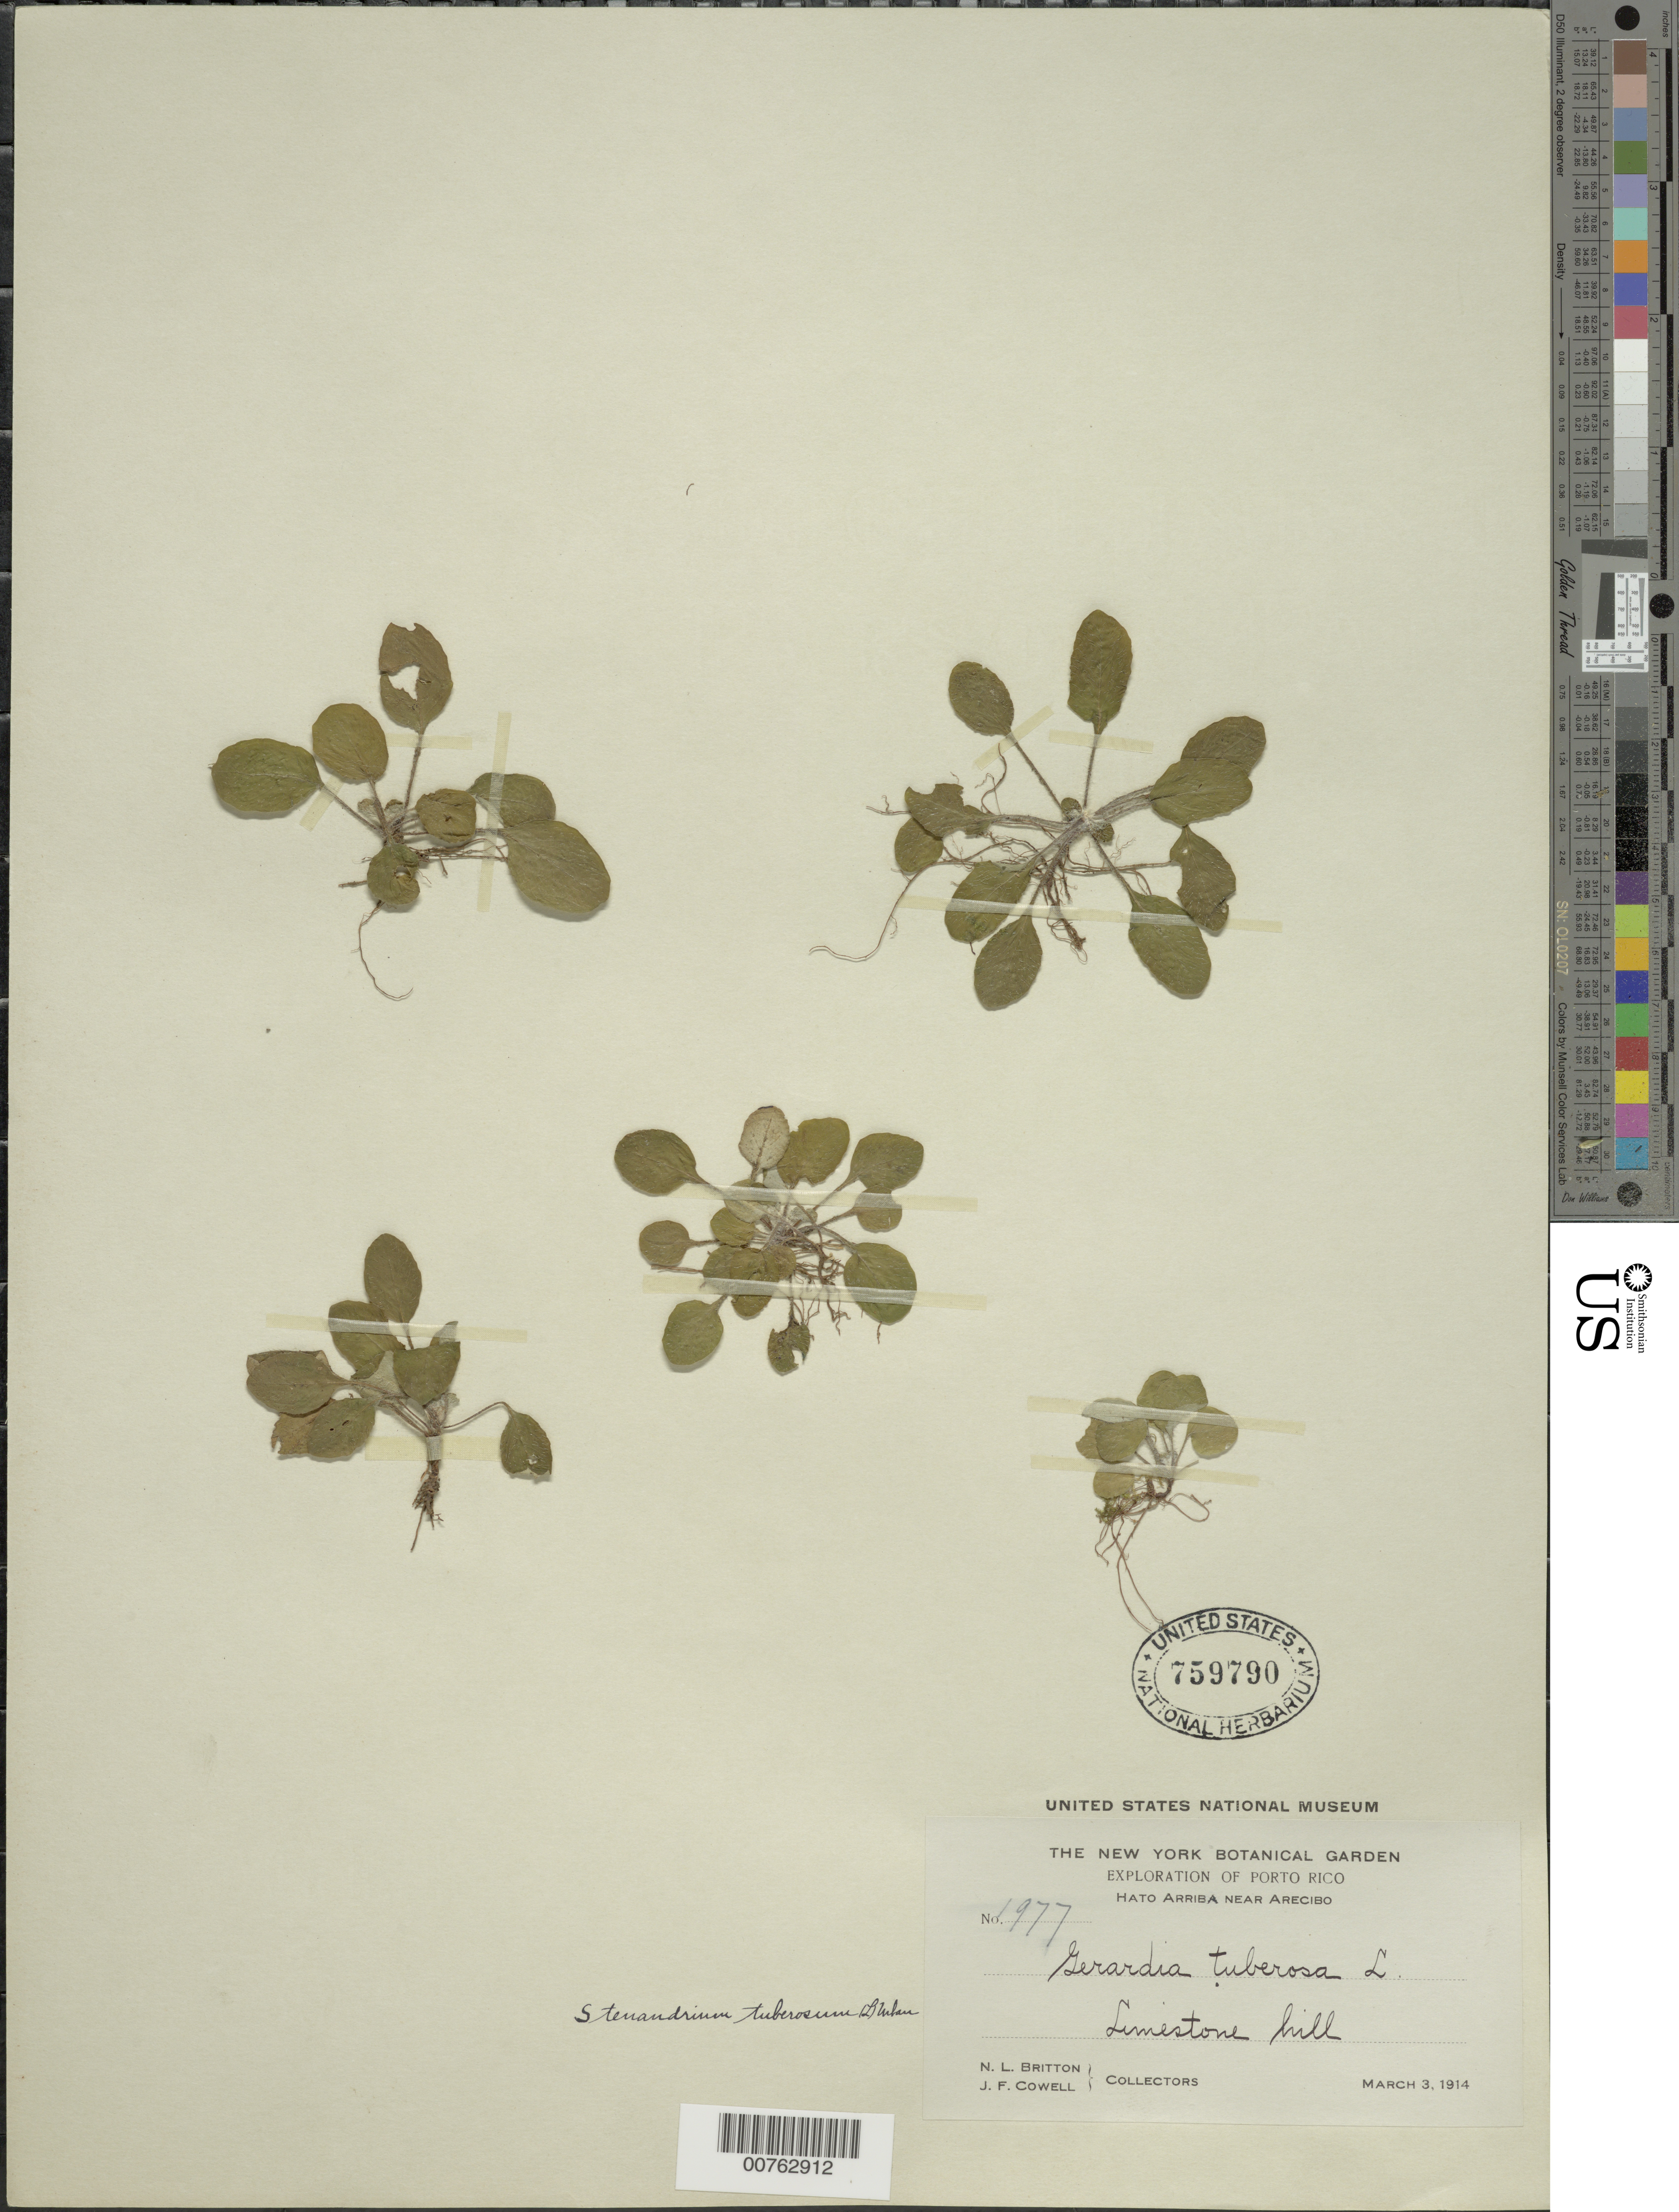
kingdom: Plantae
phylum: Tracheophyta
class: Magnoliopsida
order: Lamiales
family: Acanthaceae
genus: Stenandrium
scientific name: Stenandrium tuberosum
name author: (L.) Urb.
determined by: Acevedo-Rodríguez, P., (BOT), Smithsonian Institution - National Museum of Natural History (UNITED STATES)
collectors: N. Britton & J. F. Cowell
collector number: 1977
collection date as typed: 03 Mar 1914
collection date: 1914-03-03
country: Puerto Rico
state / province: Arecibo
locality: Hato Arriba near Arecibo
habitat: Limestone hill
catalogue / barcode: US 759790